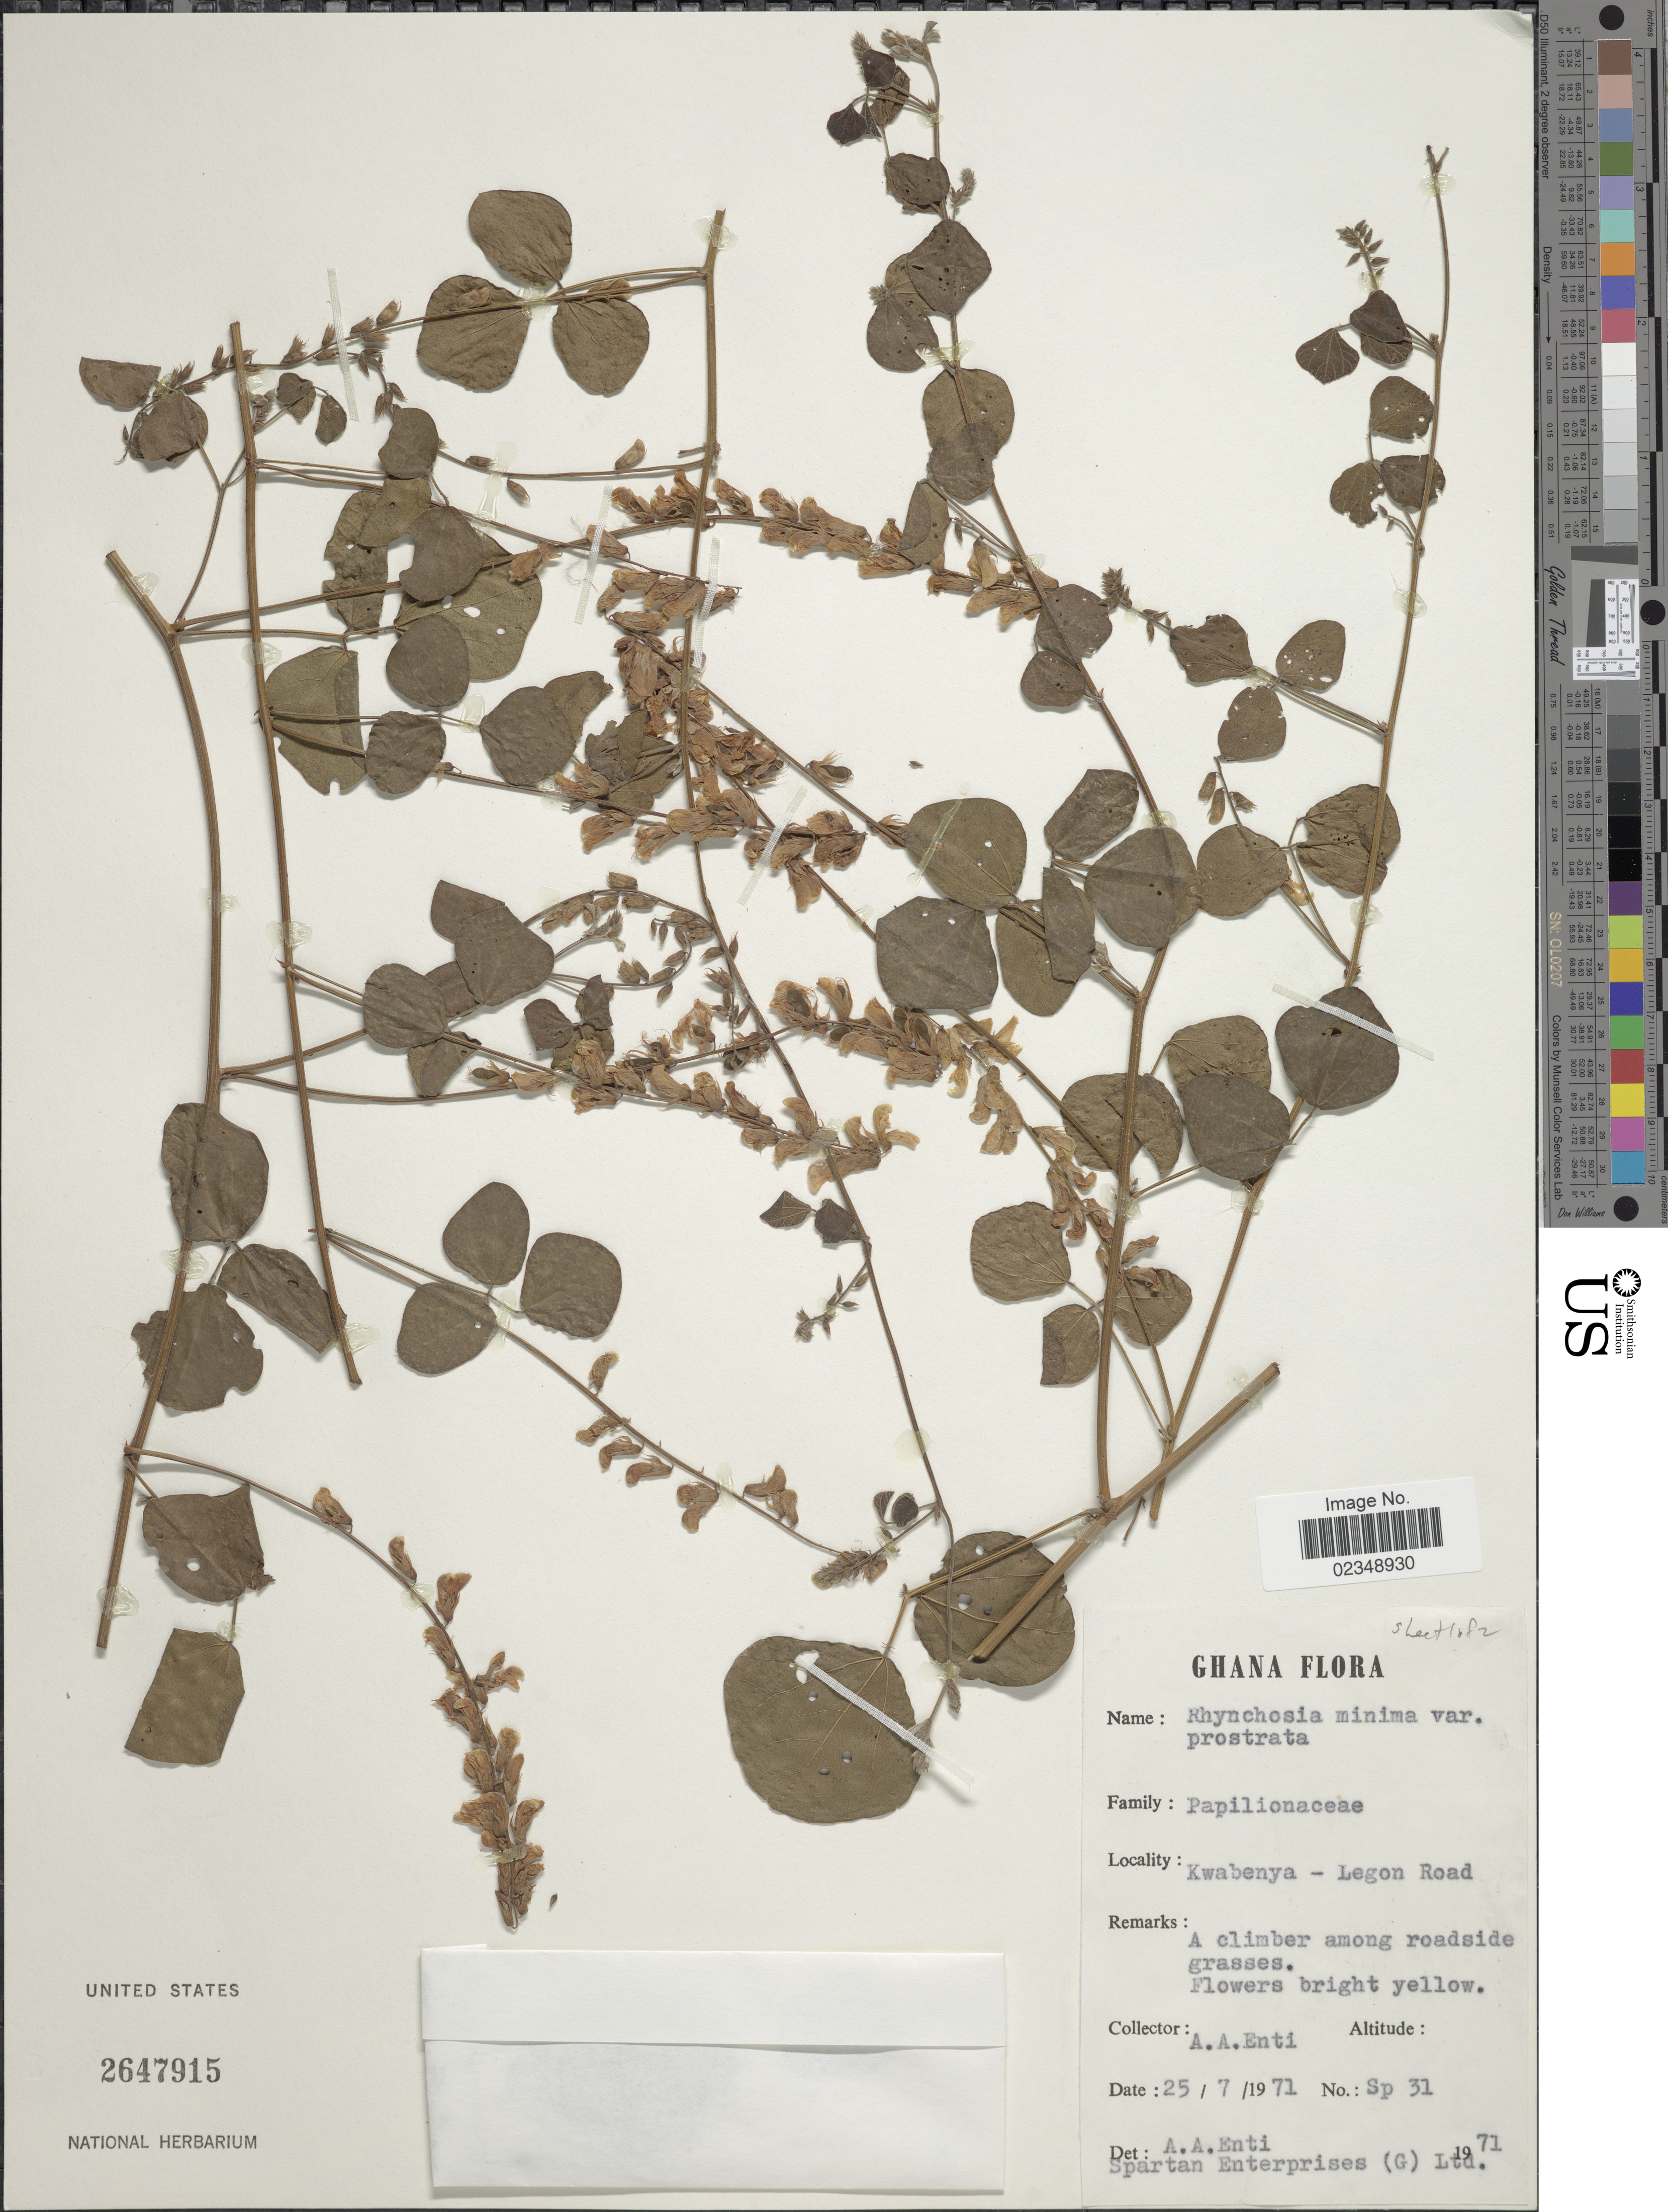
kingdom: Plantae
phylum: Tracheophyta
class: Magnoliopsida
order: Fabales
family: Fabaceae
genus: Rhynchosia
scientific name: Rhynchosia minima var. prostrata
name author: (L.) DC.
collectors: A. Enti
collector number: SP31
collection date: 1971-07-25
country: Ghana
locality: Kwabenya - Legon Road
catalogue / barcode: US 2647915